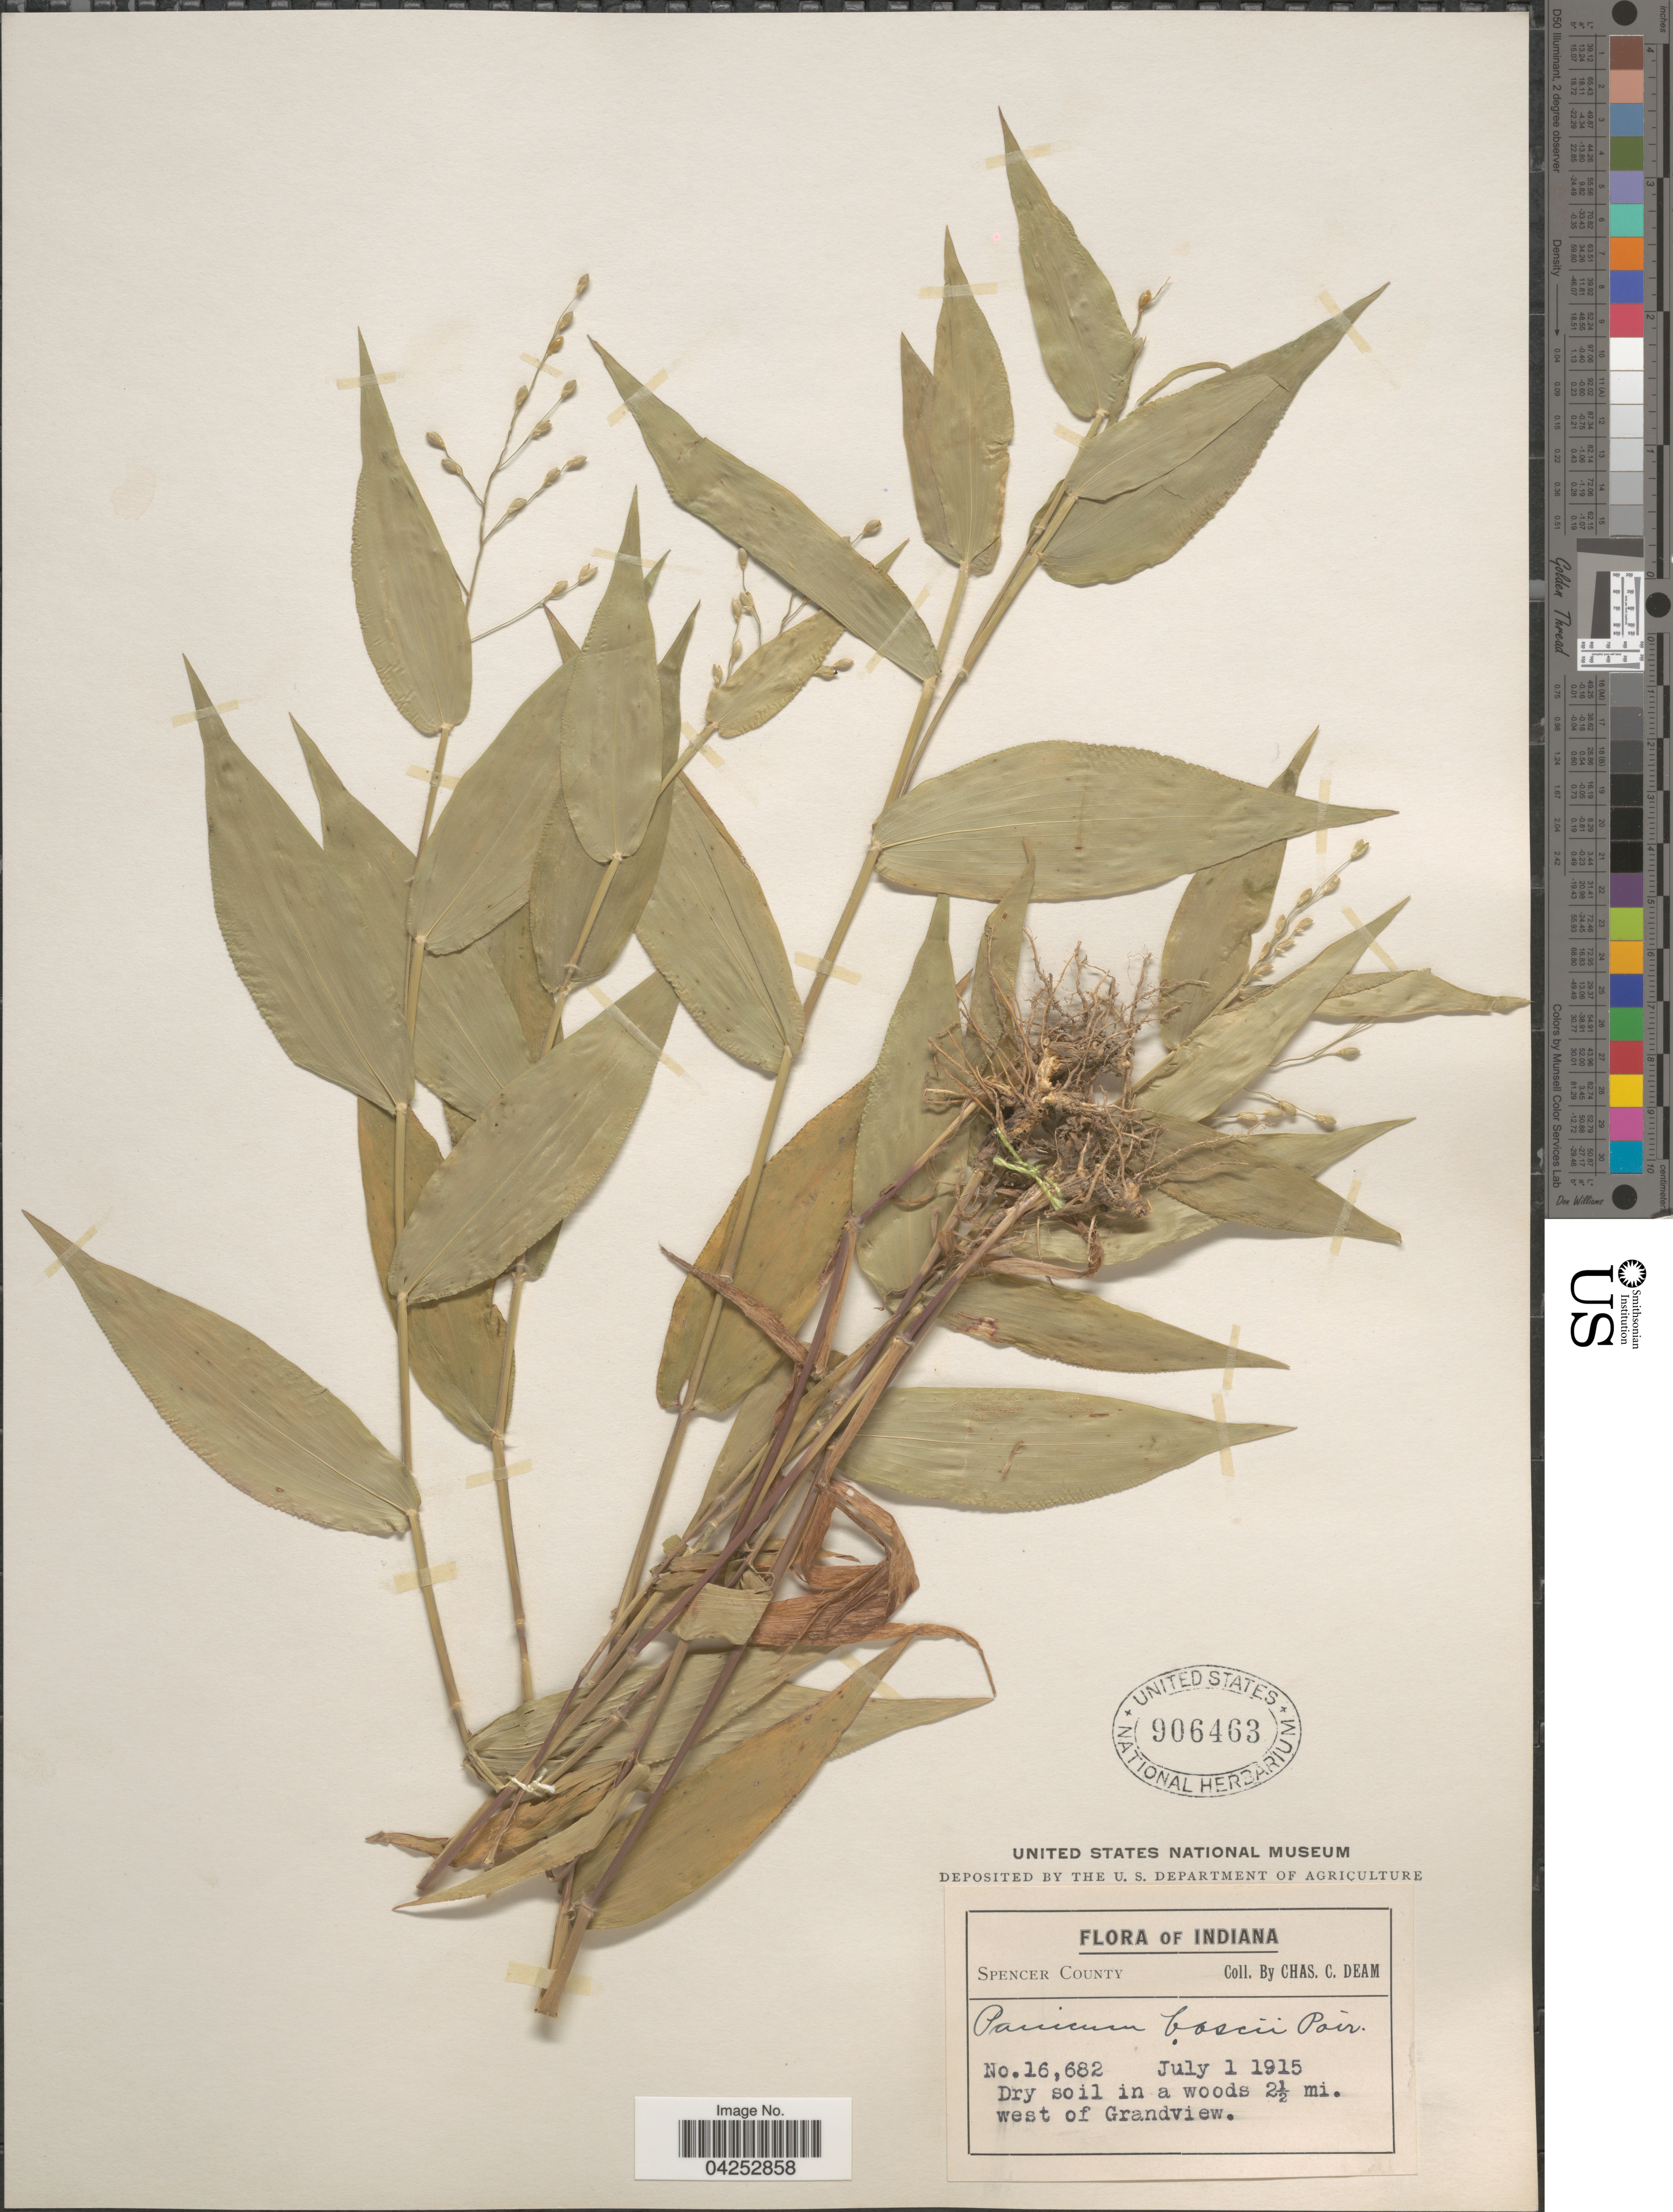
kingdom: Plantae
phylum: Tracheophyta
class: Liliopsida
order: Poales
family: Poaceae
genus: Dichanthelium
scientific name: Dichanthelium boscii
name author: (Poir.) Gould & C.A. Clark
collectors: C. C. Deam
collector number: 16682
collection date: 1915-07-01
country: United States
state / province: Indiana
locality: Spencer County. Dry soil in a woods 2½ mi. west of Grandview.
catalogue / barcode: US 906463